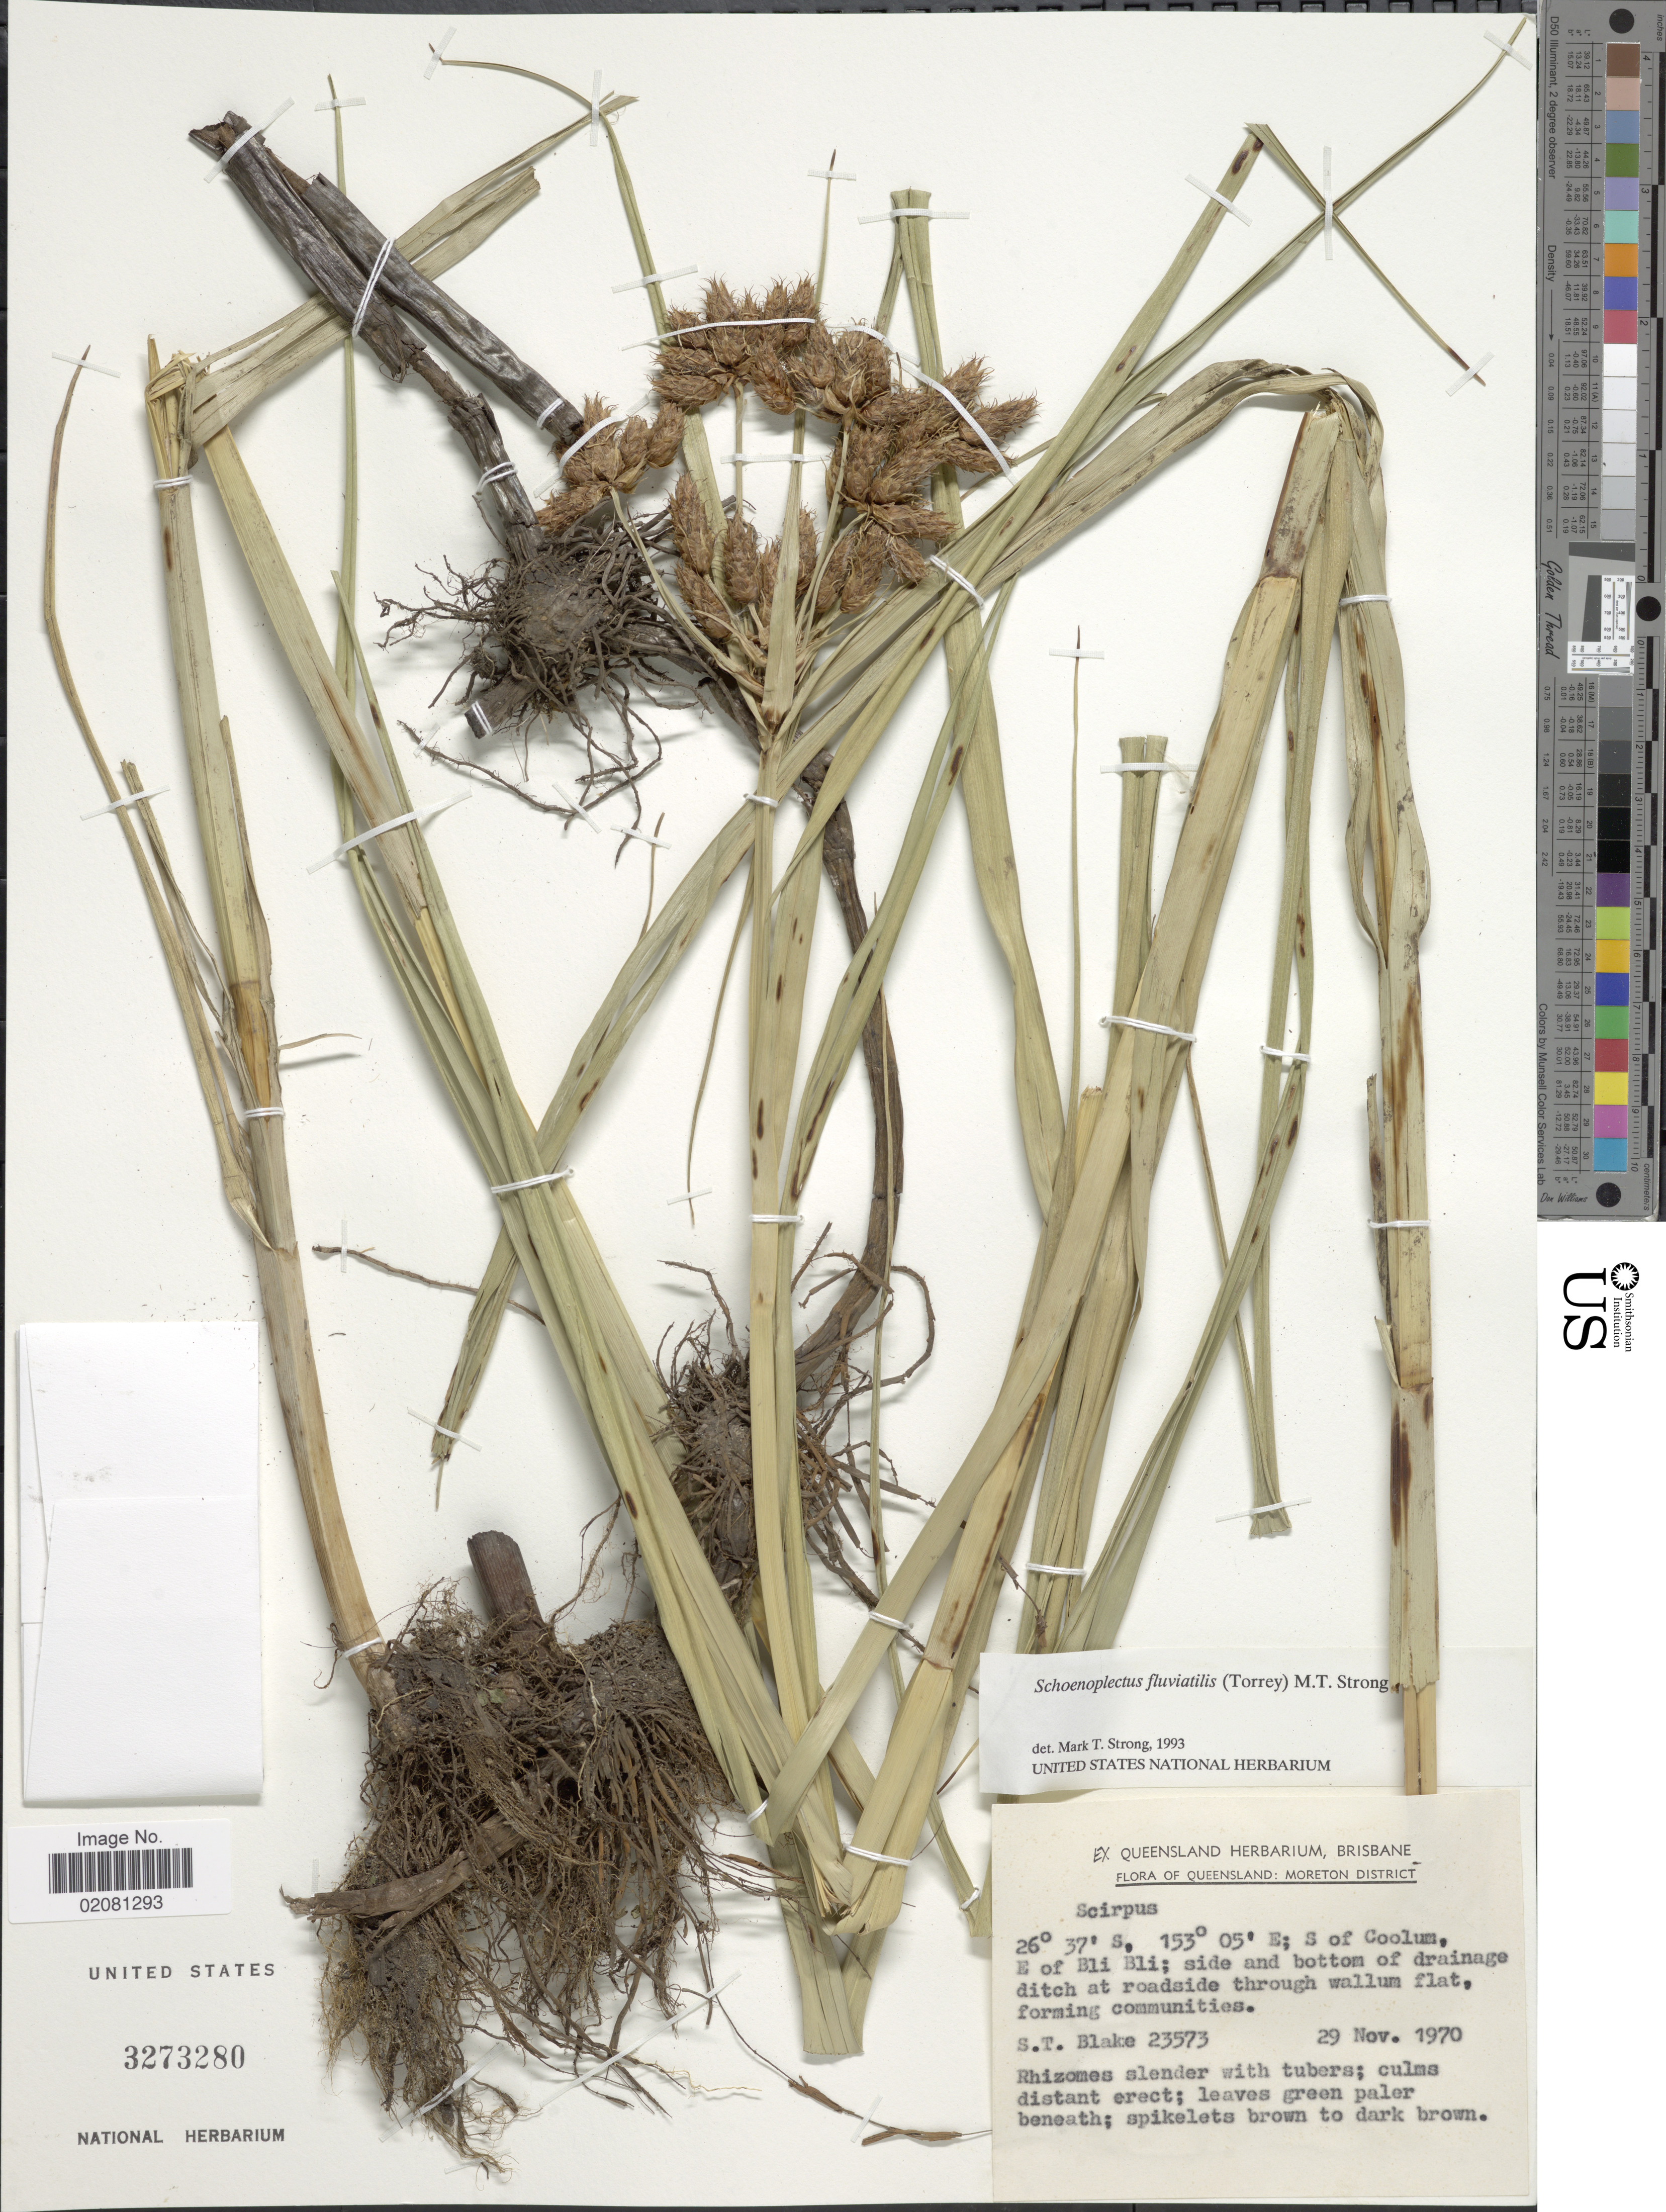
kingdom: Plantae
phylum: Tracheophyta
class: Liliopsida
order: Poales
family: Cyperaceae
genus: Bolboschoenus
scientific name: Bolboschoenus fluviatilis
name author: (Torr.) Soják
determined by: Strong, Mark T., (BOT), Smithsonian Institution - National Museum of Natural History (UNITED STATES)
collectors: S. T. Blake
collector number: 23573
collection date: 1970-11-29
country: Australia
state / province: Queensland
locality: Moreton District, S of Coolum, E of Bli Bli; side and bottom of drainage ditch at roadside through wallum flat, forming communities.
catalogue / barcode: US 3273280